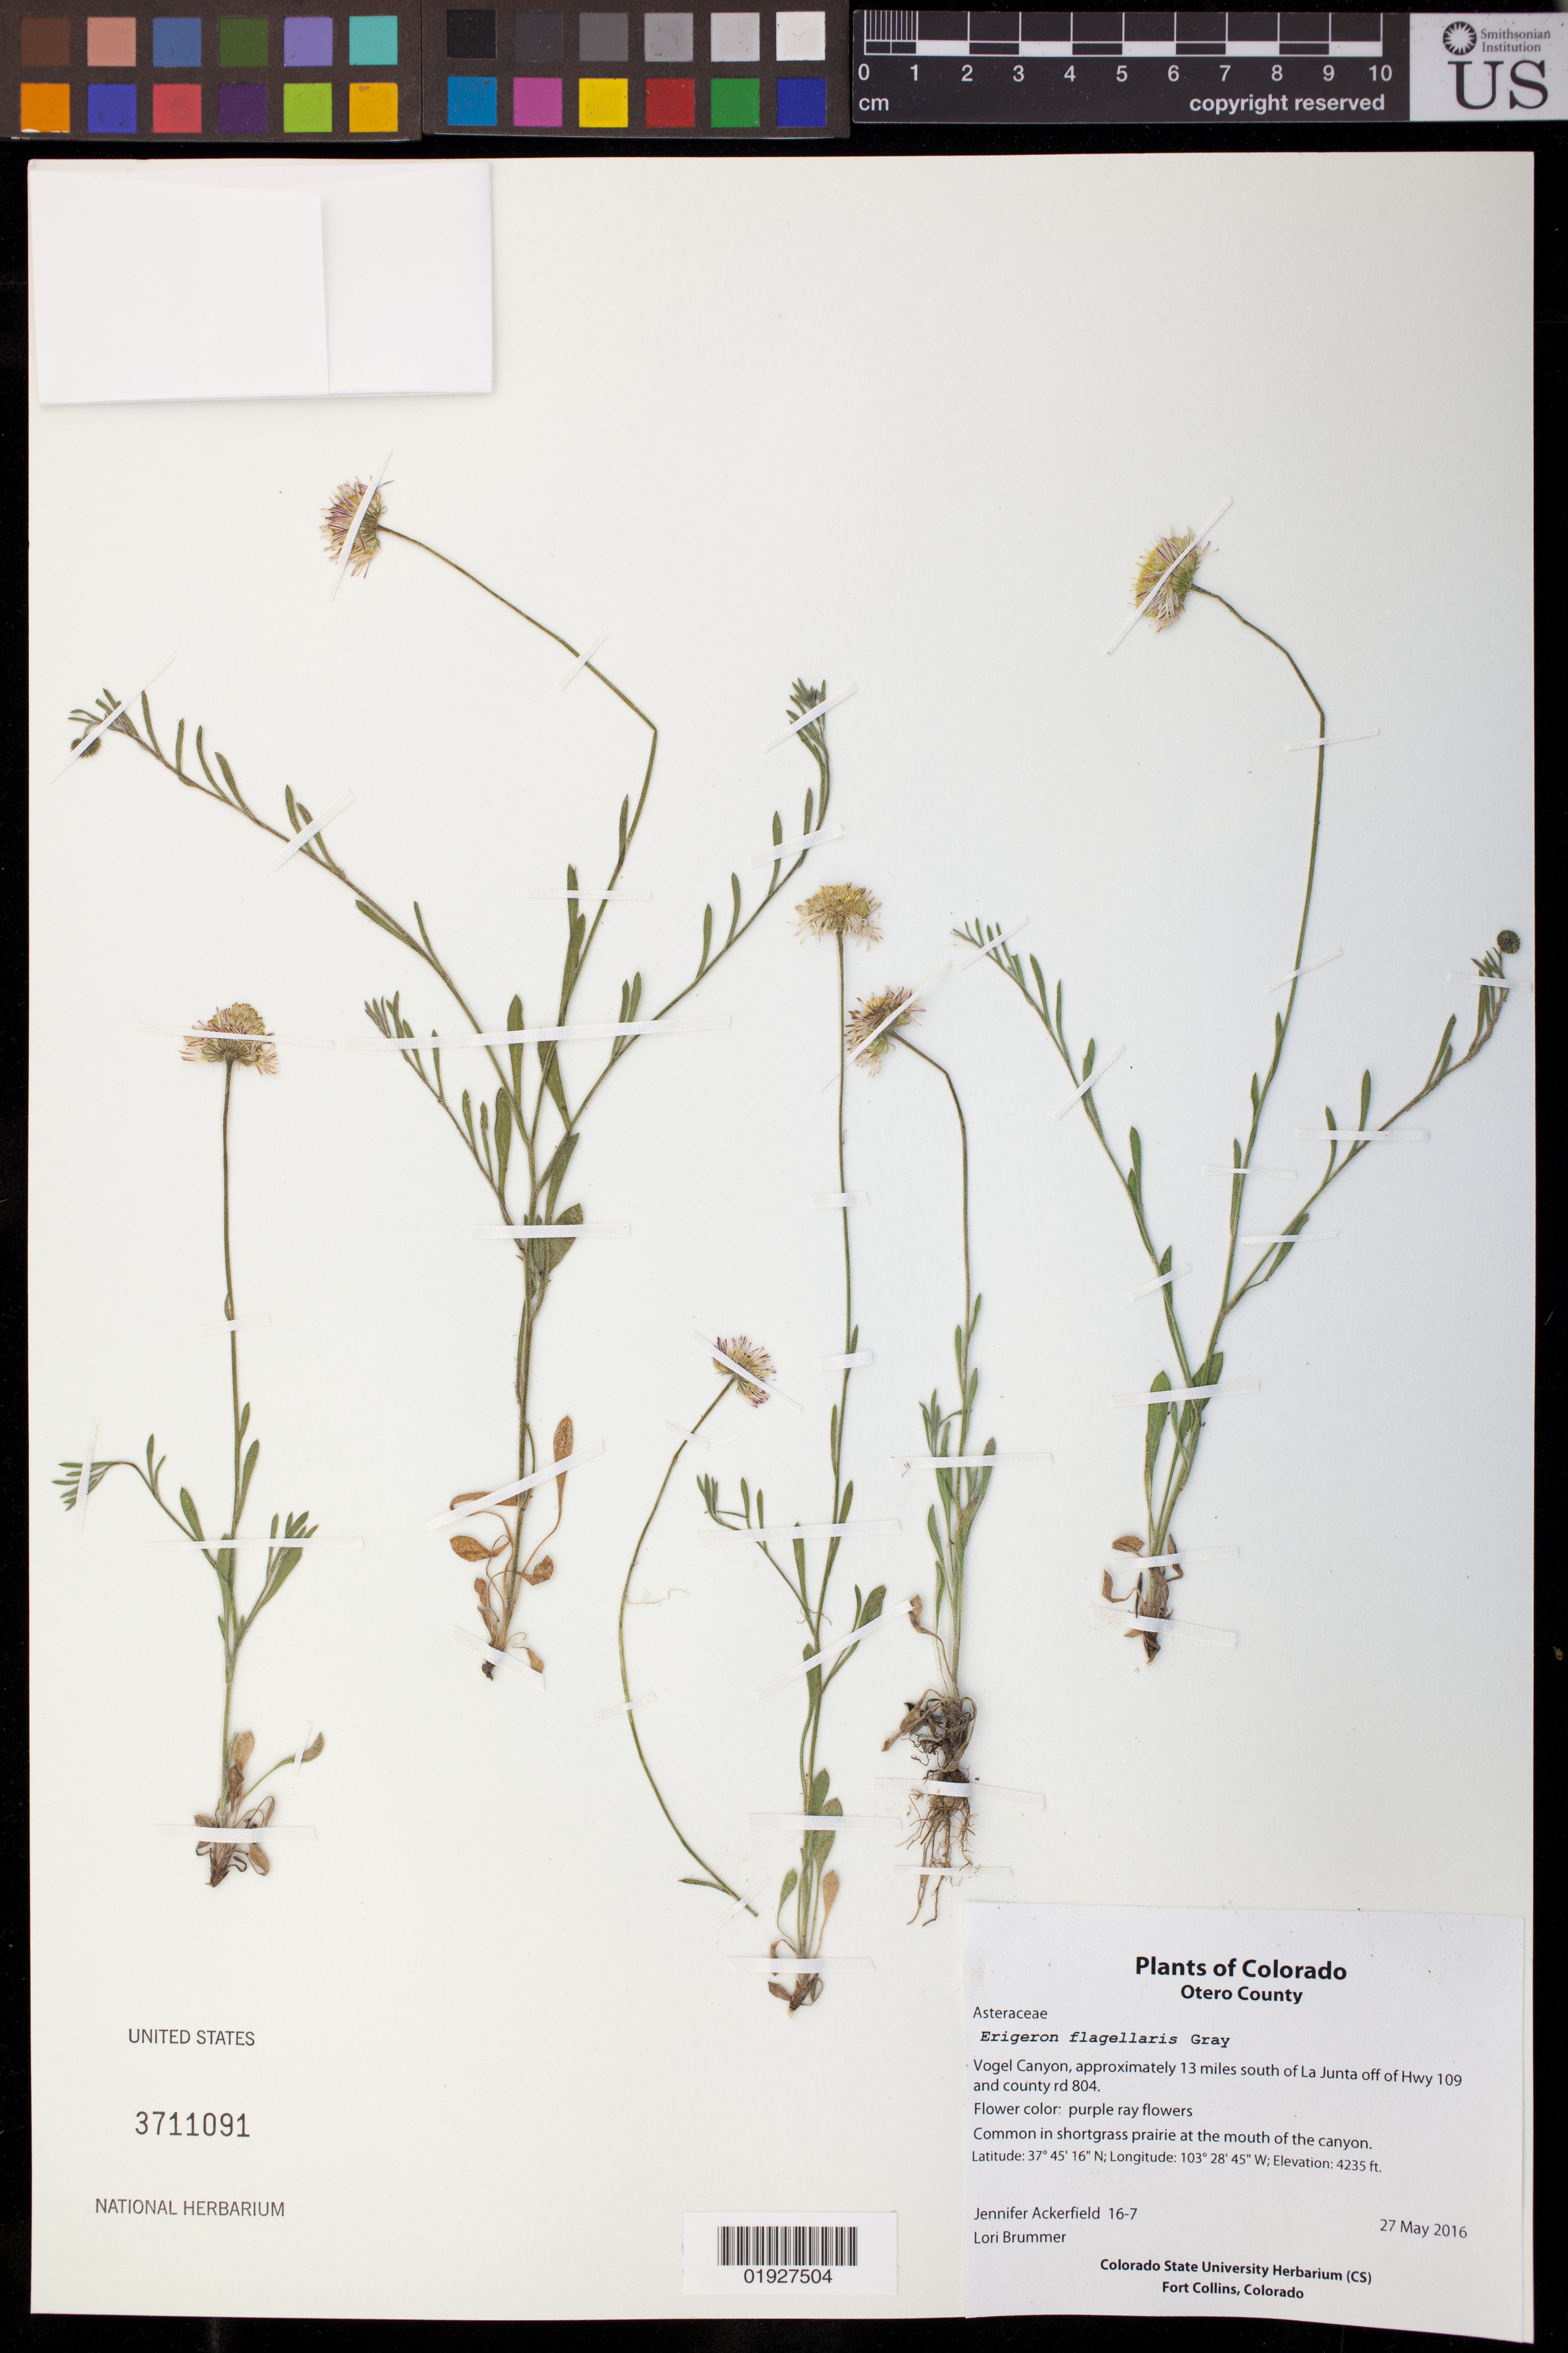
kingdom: Plantae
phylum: Tracheophyta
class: Magnoliopsida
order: Asterales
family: Asteraceae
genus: Erigeron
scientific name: Erigeron flagellaris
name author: A. Gray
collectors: J. Ackerfield & L. Brummer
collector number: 16-7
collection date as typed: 27 May 2016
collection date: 2016-05-27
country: United States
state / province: Colorado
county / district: Otero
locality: Vogel Canyon, Approx. 13 mi S of La Junta off of Hwy 109 and country rd 804.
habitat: Common in shortgrass prairie at the mouth of the canyon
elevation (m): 1291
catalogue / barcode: US 3711091